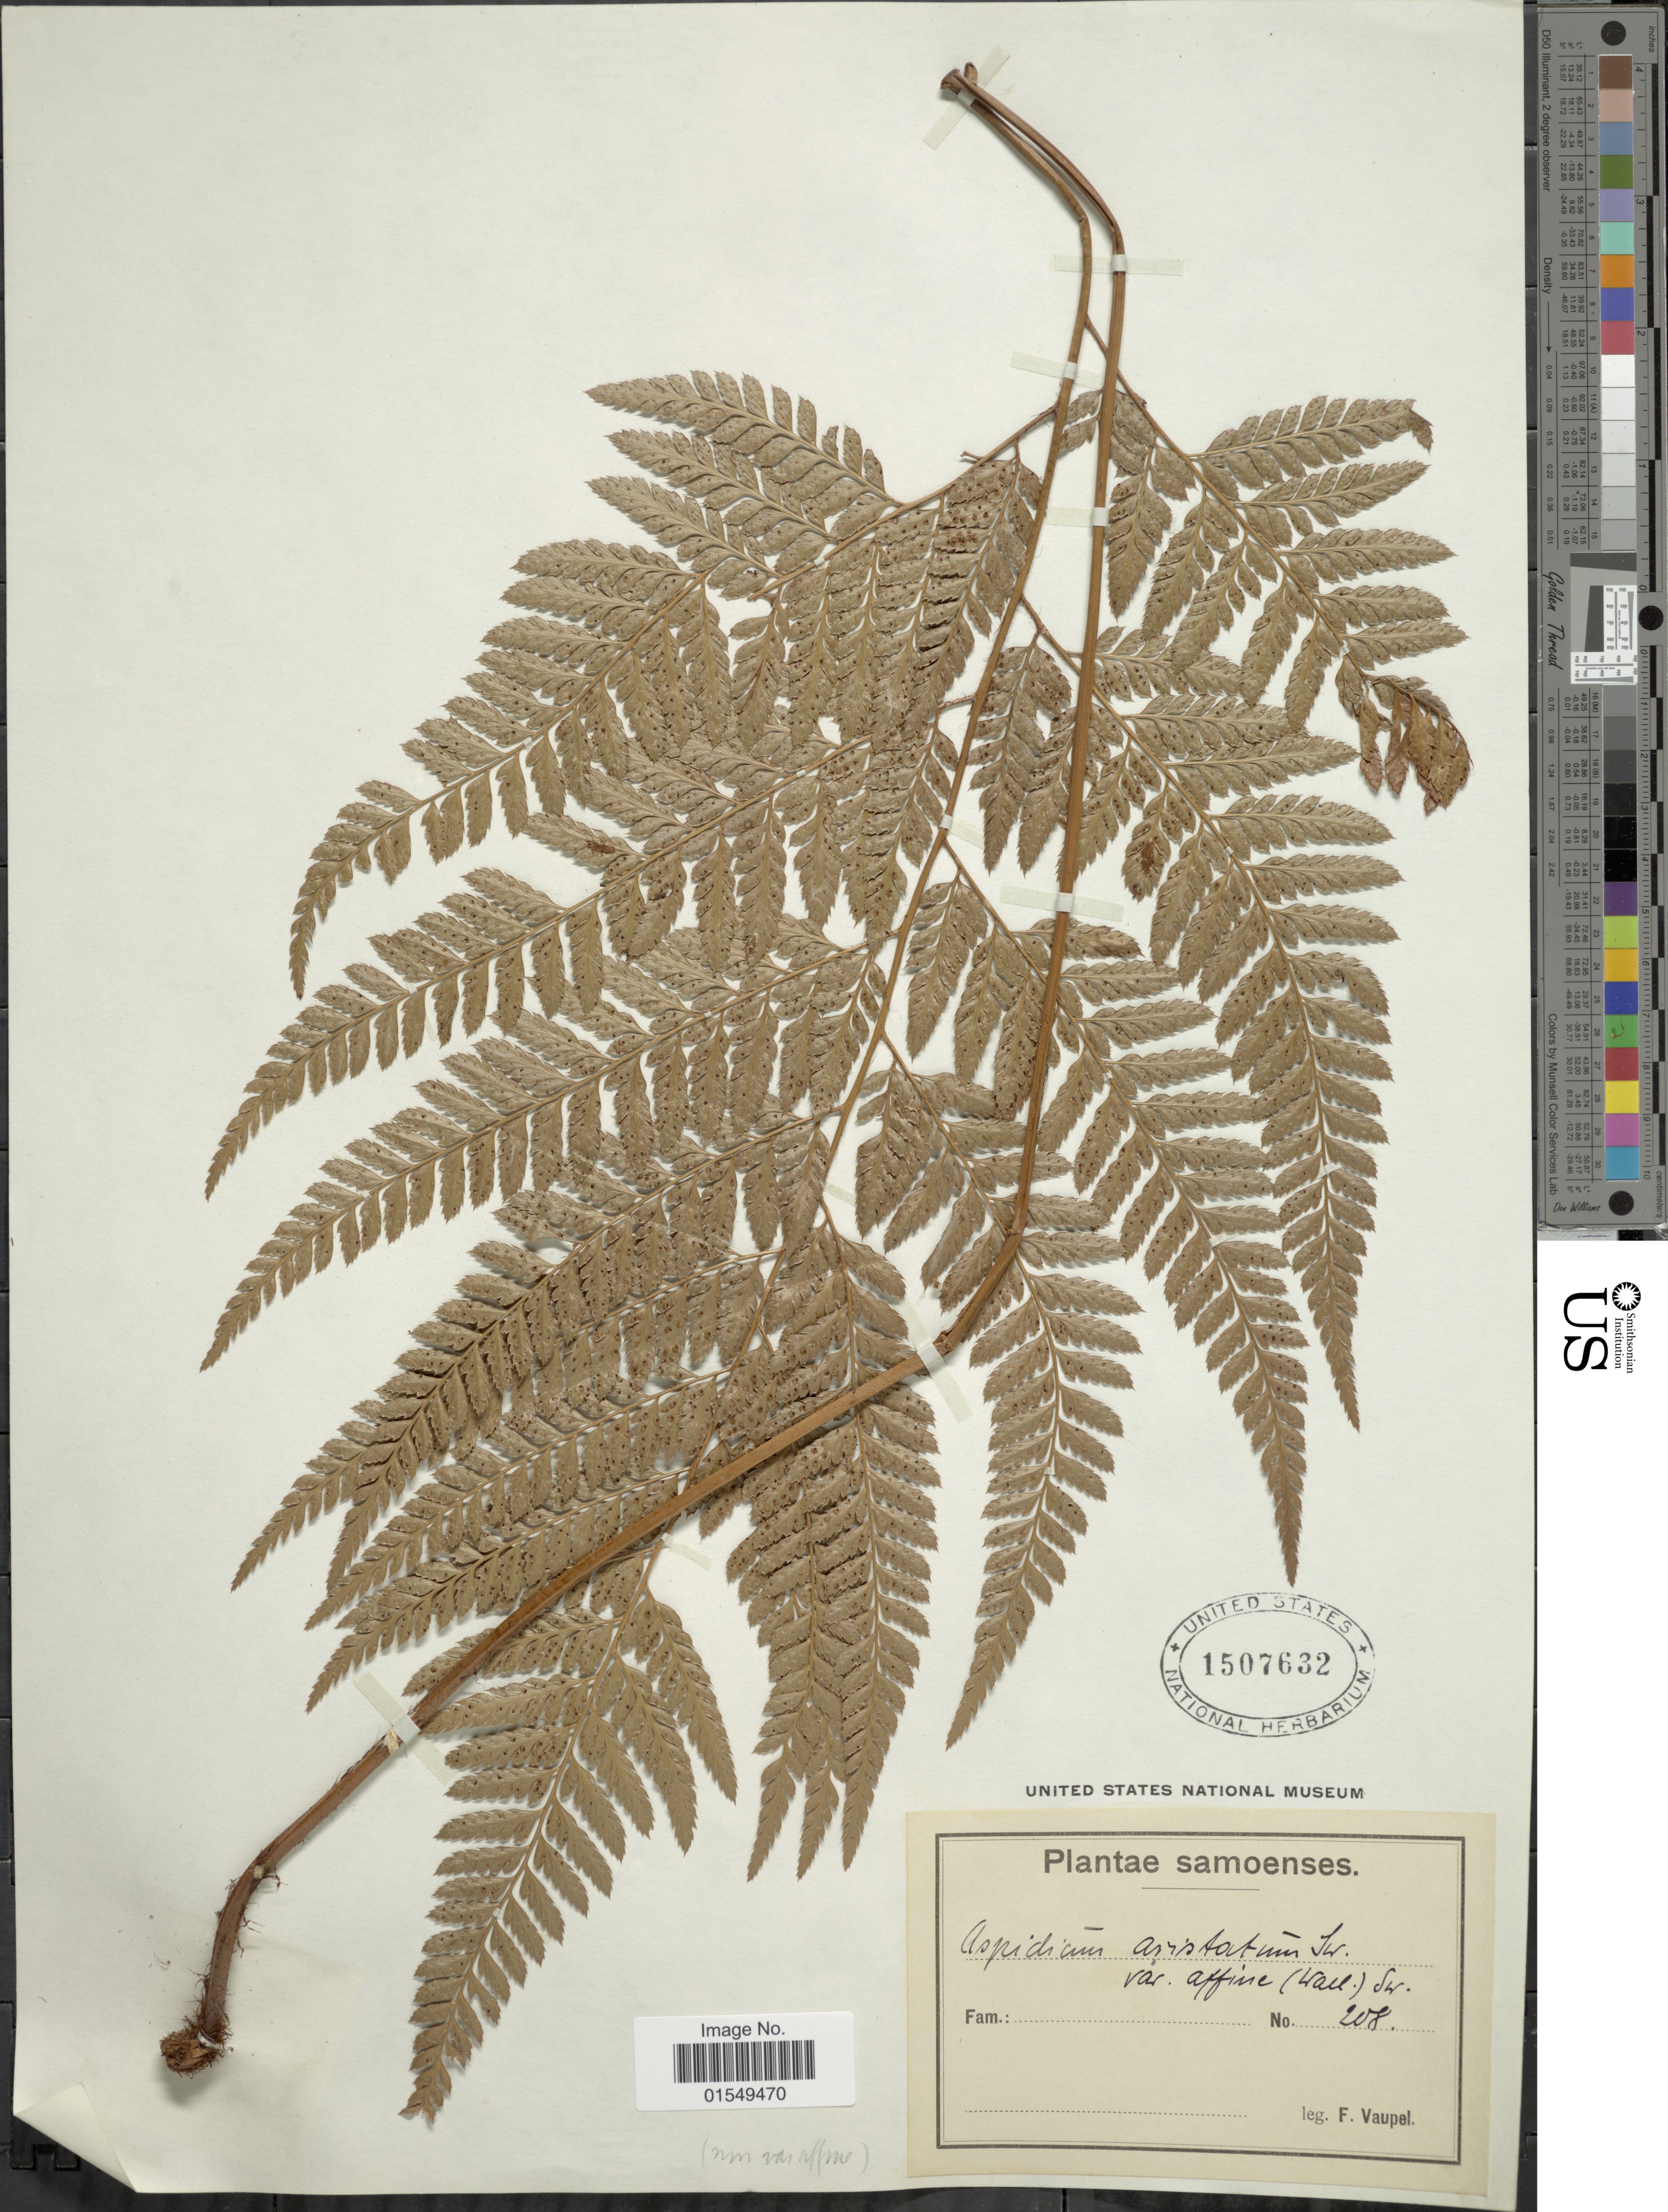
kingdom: Plantae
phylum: Tracheophyta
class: Polypodiopsida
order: Polypodiales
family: Dryopteridaceae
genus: Arachniodes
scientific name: Arachniodes aristata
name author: (G. Forst.) Tindale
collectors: F. Vaupel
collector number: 208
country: Samoa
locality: Samoenses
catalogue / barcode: US 1507632